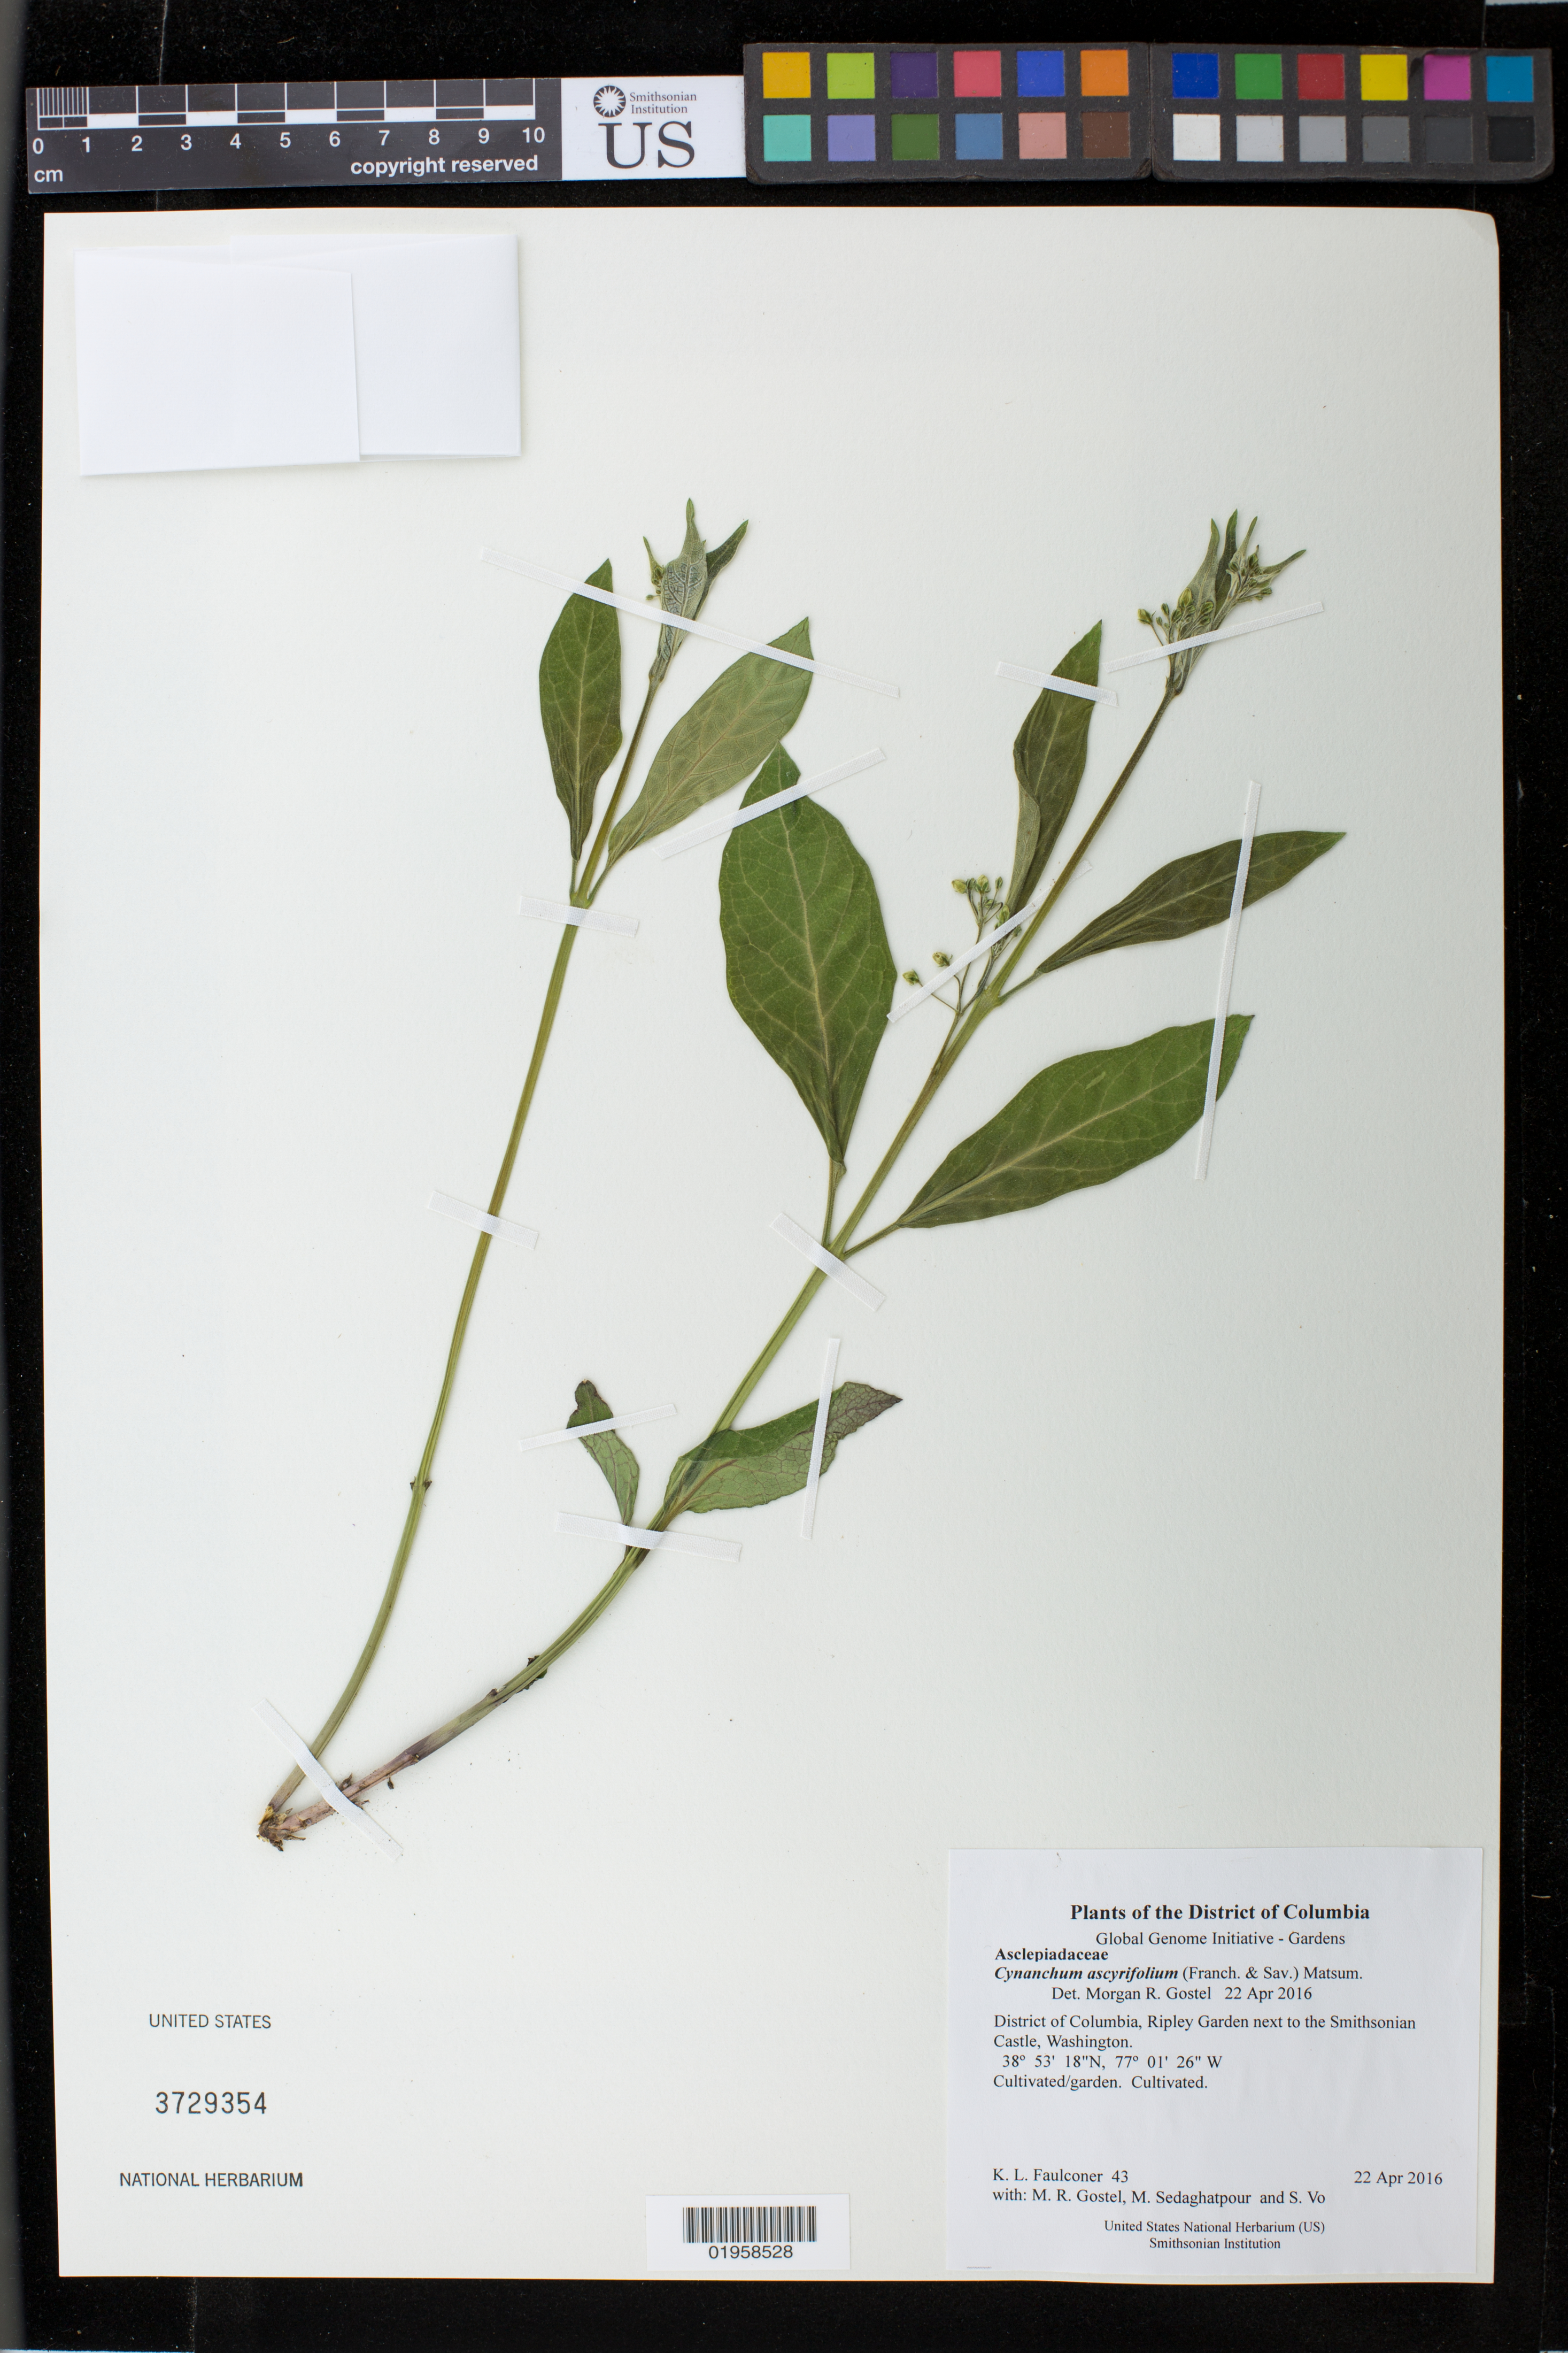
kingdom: Plantae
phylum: Tracheophyta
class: Magnoliopsida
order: Gentianales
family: Apocynaceae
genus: Cynanchum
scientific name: Cynanchum ascyrifolium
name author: (Franch. & Sav.) Matsum.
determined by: Gostel, Morgan R., (BRIT), Botanical Research Institute of Texas (UNITED STATES)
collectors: K. L. Faulconer, M. R. Gostel, M. Sedaghatpour & S. Vo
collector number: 43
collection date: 2016-04-22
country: United States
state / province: District of Columbia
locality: Ripley Garden next to the Smithsonian Castle, Washington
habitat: Cultivated/garden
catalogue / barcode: US 3729354